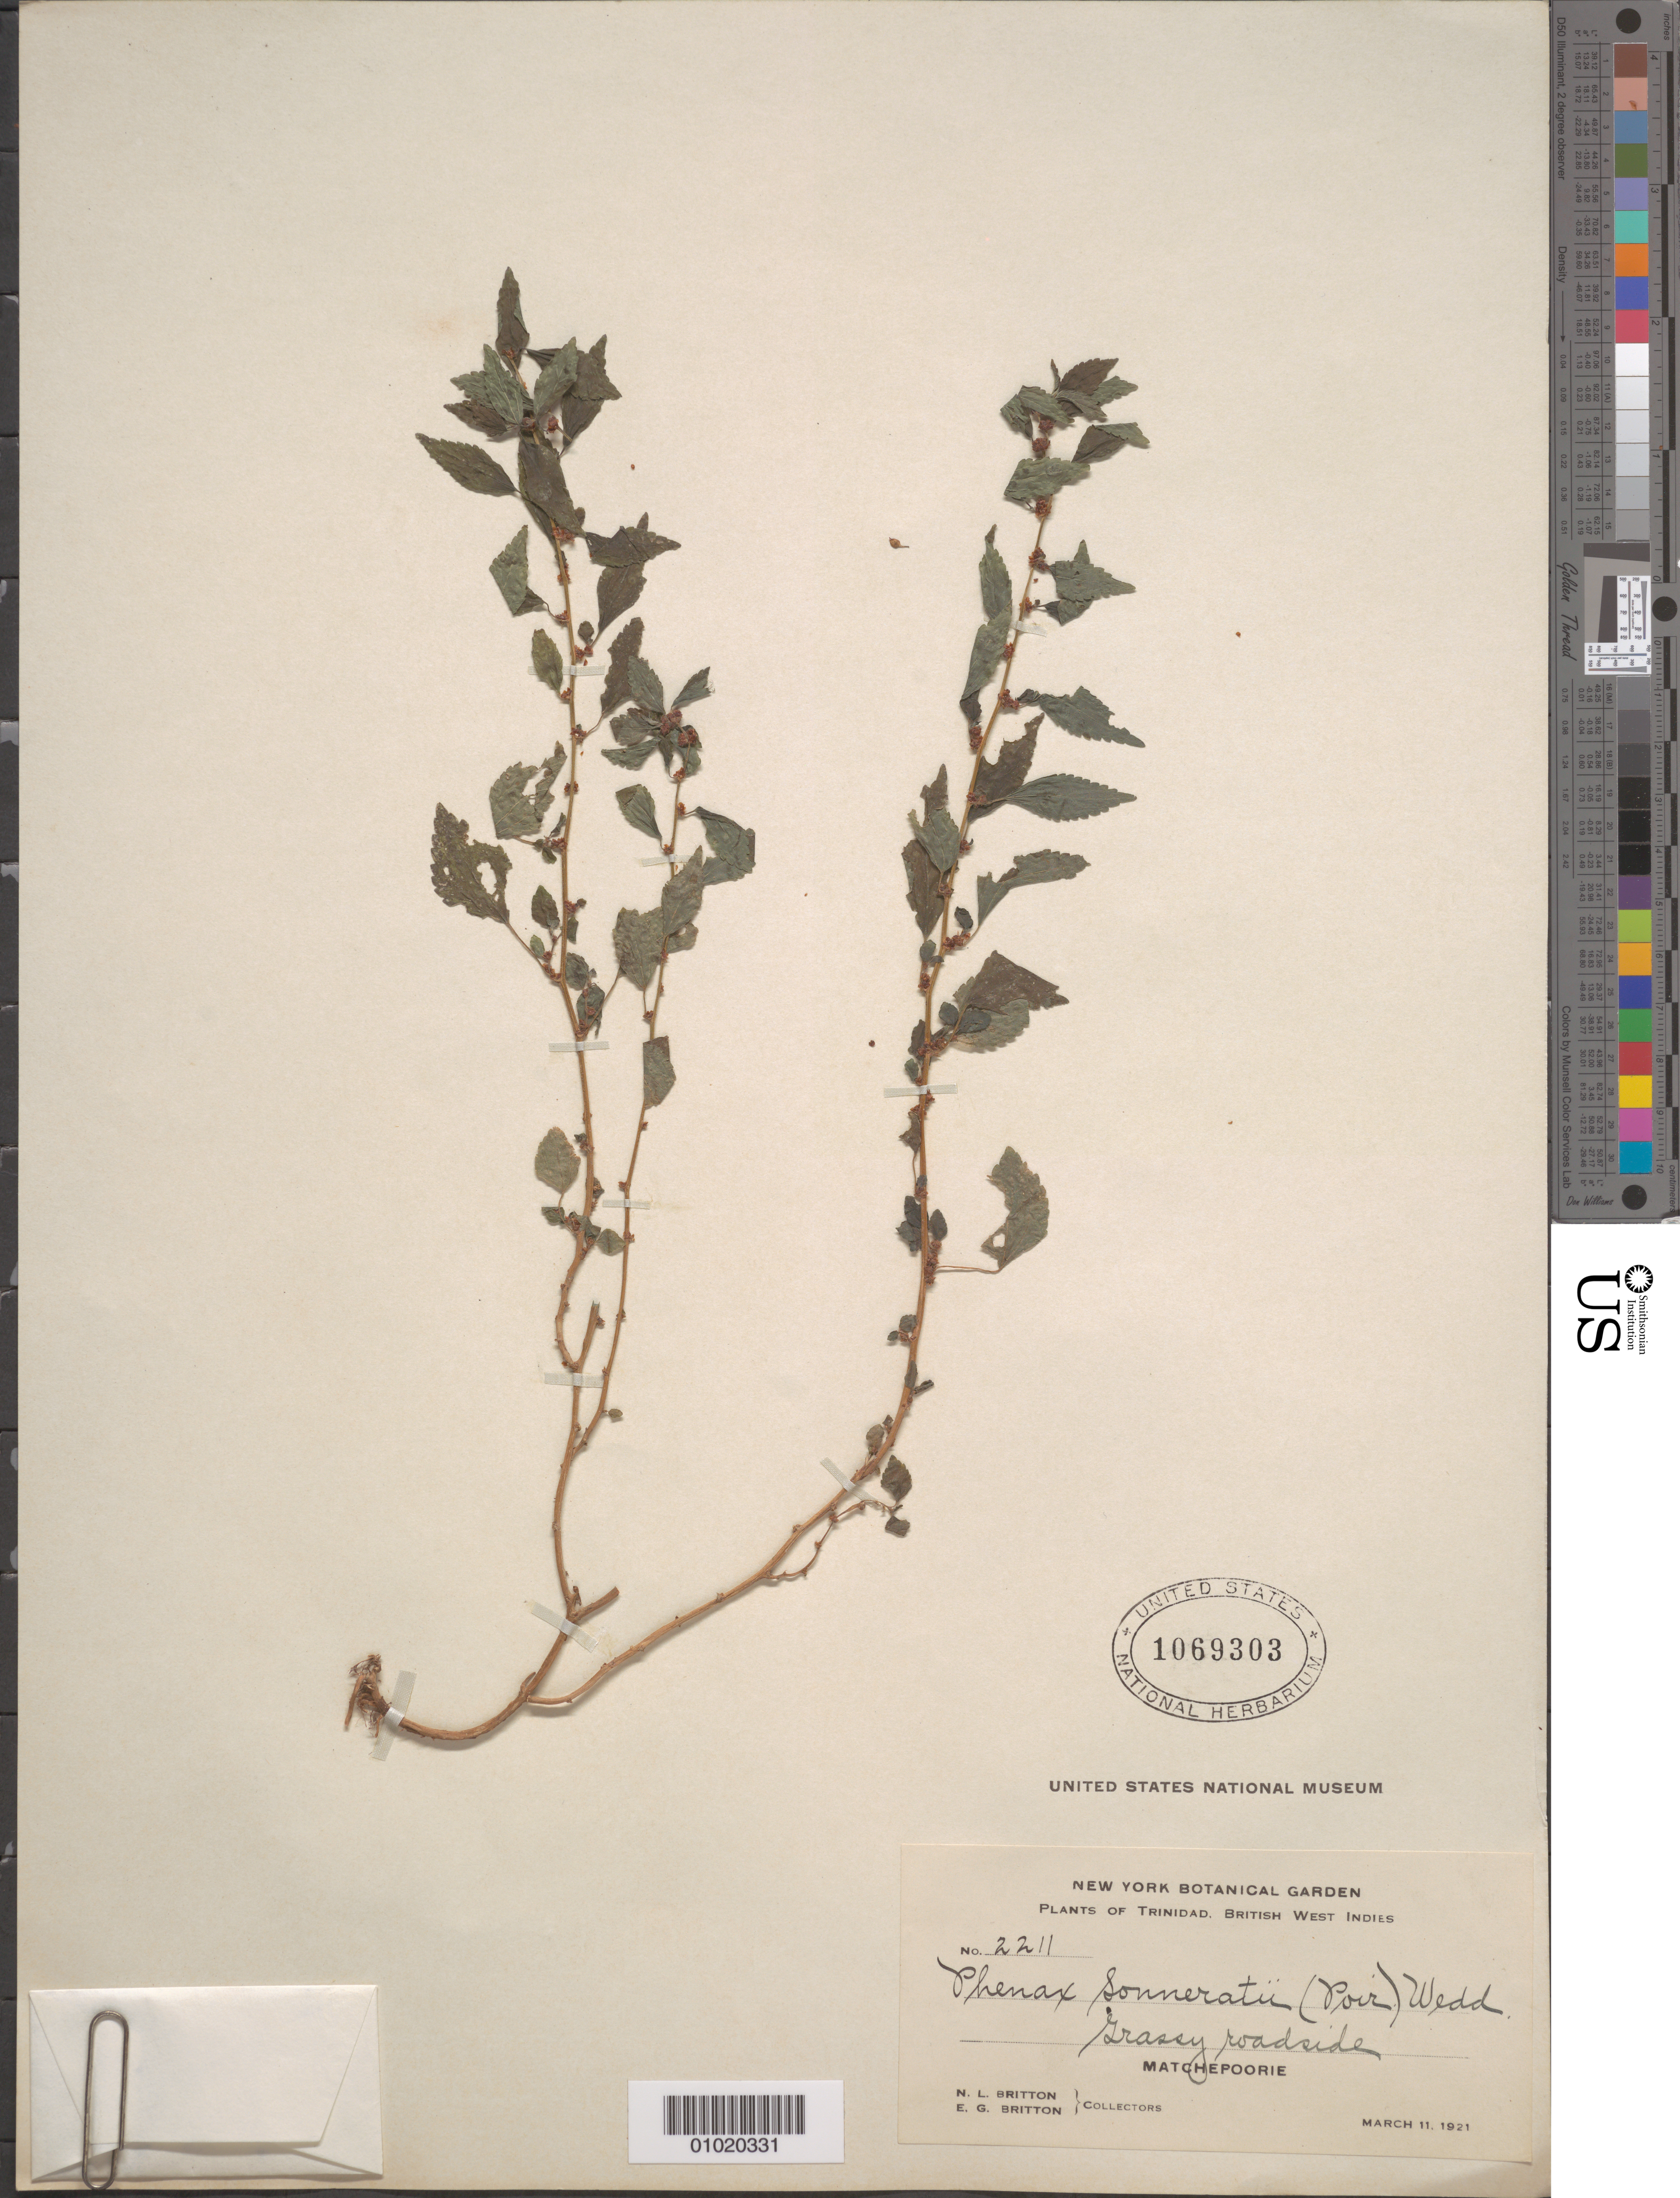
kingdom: Plantae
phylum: Tracheophyta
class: Magnoliopsida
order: Rosales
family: Urticaceae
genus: Phenax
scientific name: Phenax sonneratii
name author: (Poir.) Wedd.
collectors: N. Britton & E. G. Britton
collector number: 2211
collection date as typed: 11 Mar 1921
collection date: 1921-03-11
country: Trinidad and Tobago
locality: Grassy roadside. Matchepoorie.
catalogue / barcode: US 1069303